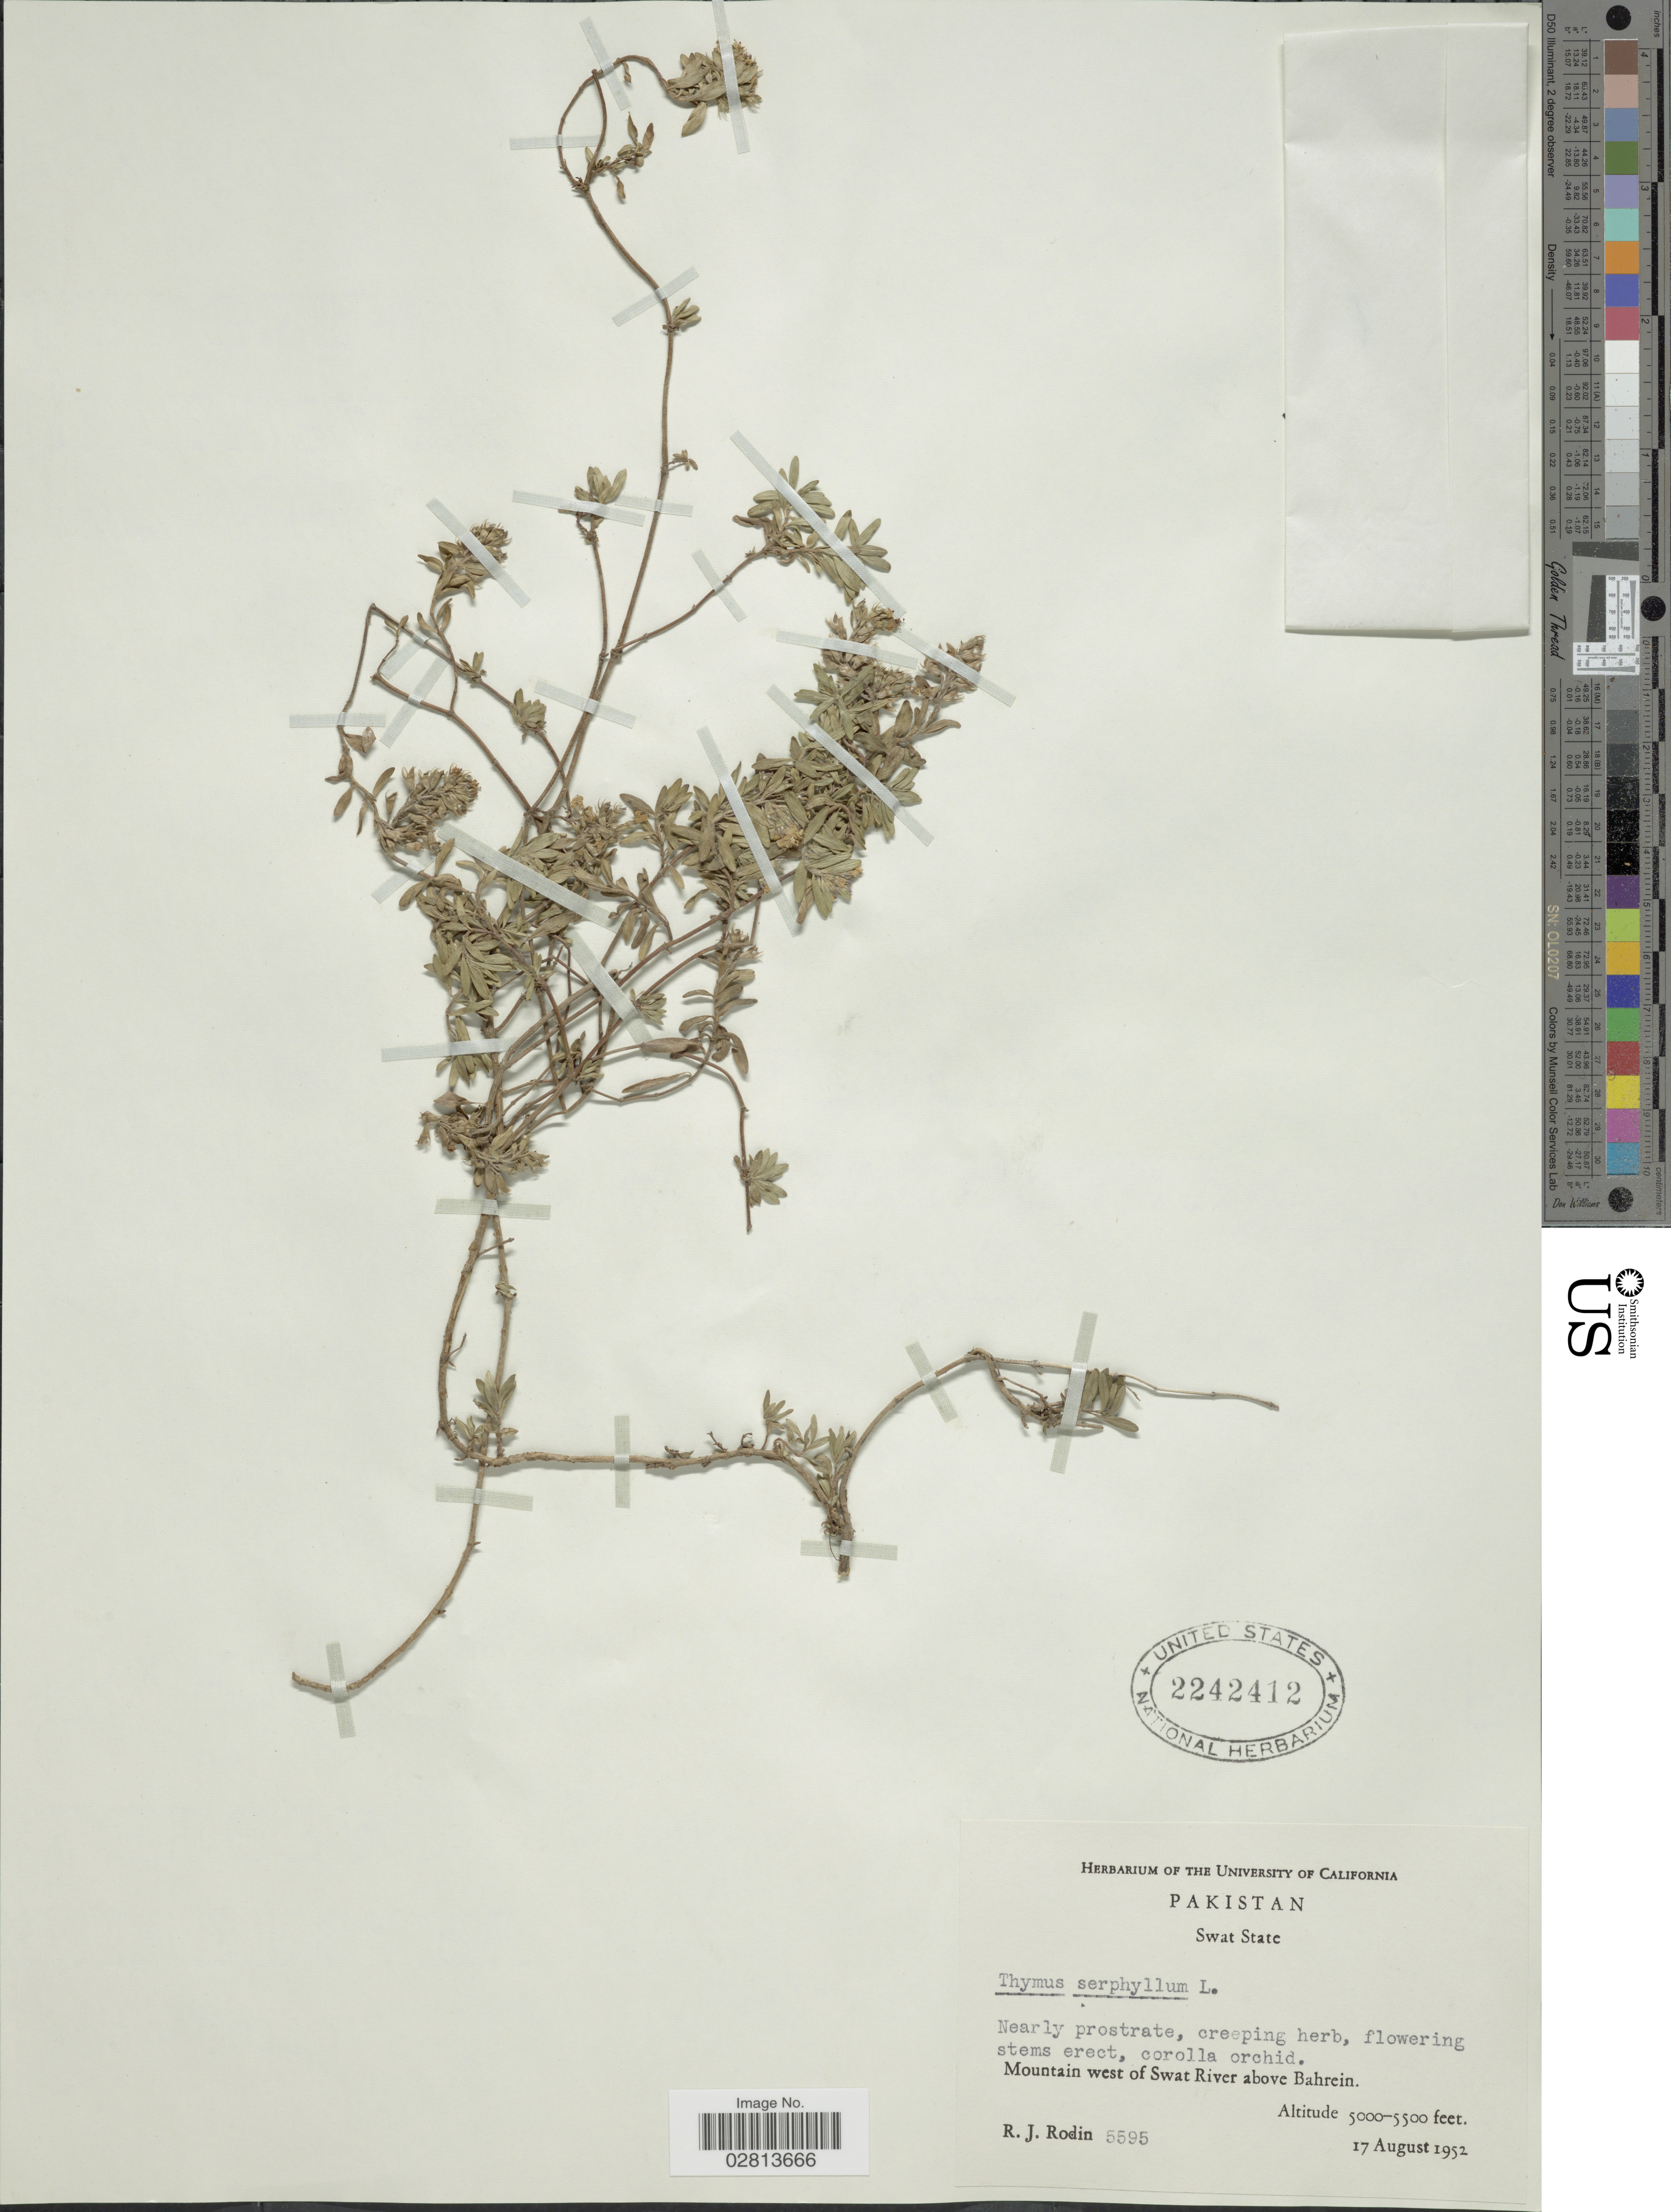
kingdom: Plantae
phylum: Tracheophyta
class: Magnoliopsida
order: Lamiales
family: Lamiaceae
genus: Thymus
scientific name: Thymus serpyllum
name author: L.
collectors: R. J. Rodin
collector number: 5595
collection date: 1952-08-17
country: Pakistan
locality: Swat State. Mountain west of Swat River above Bahrein.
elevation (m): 1524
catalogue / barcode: US 2242412